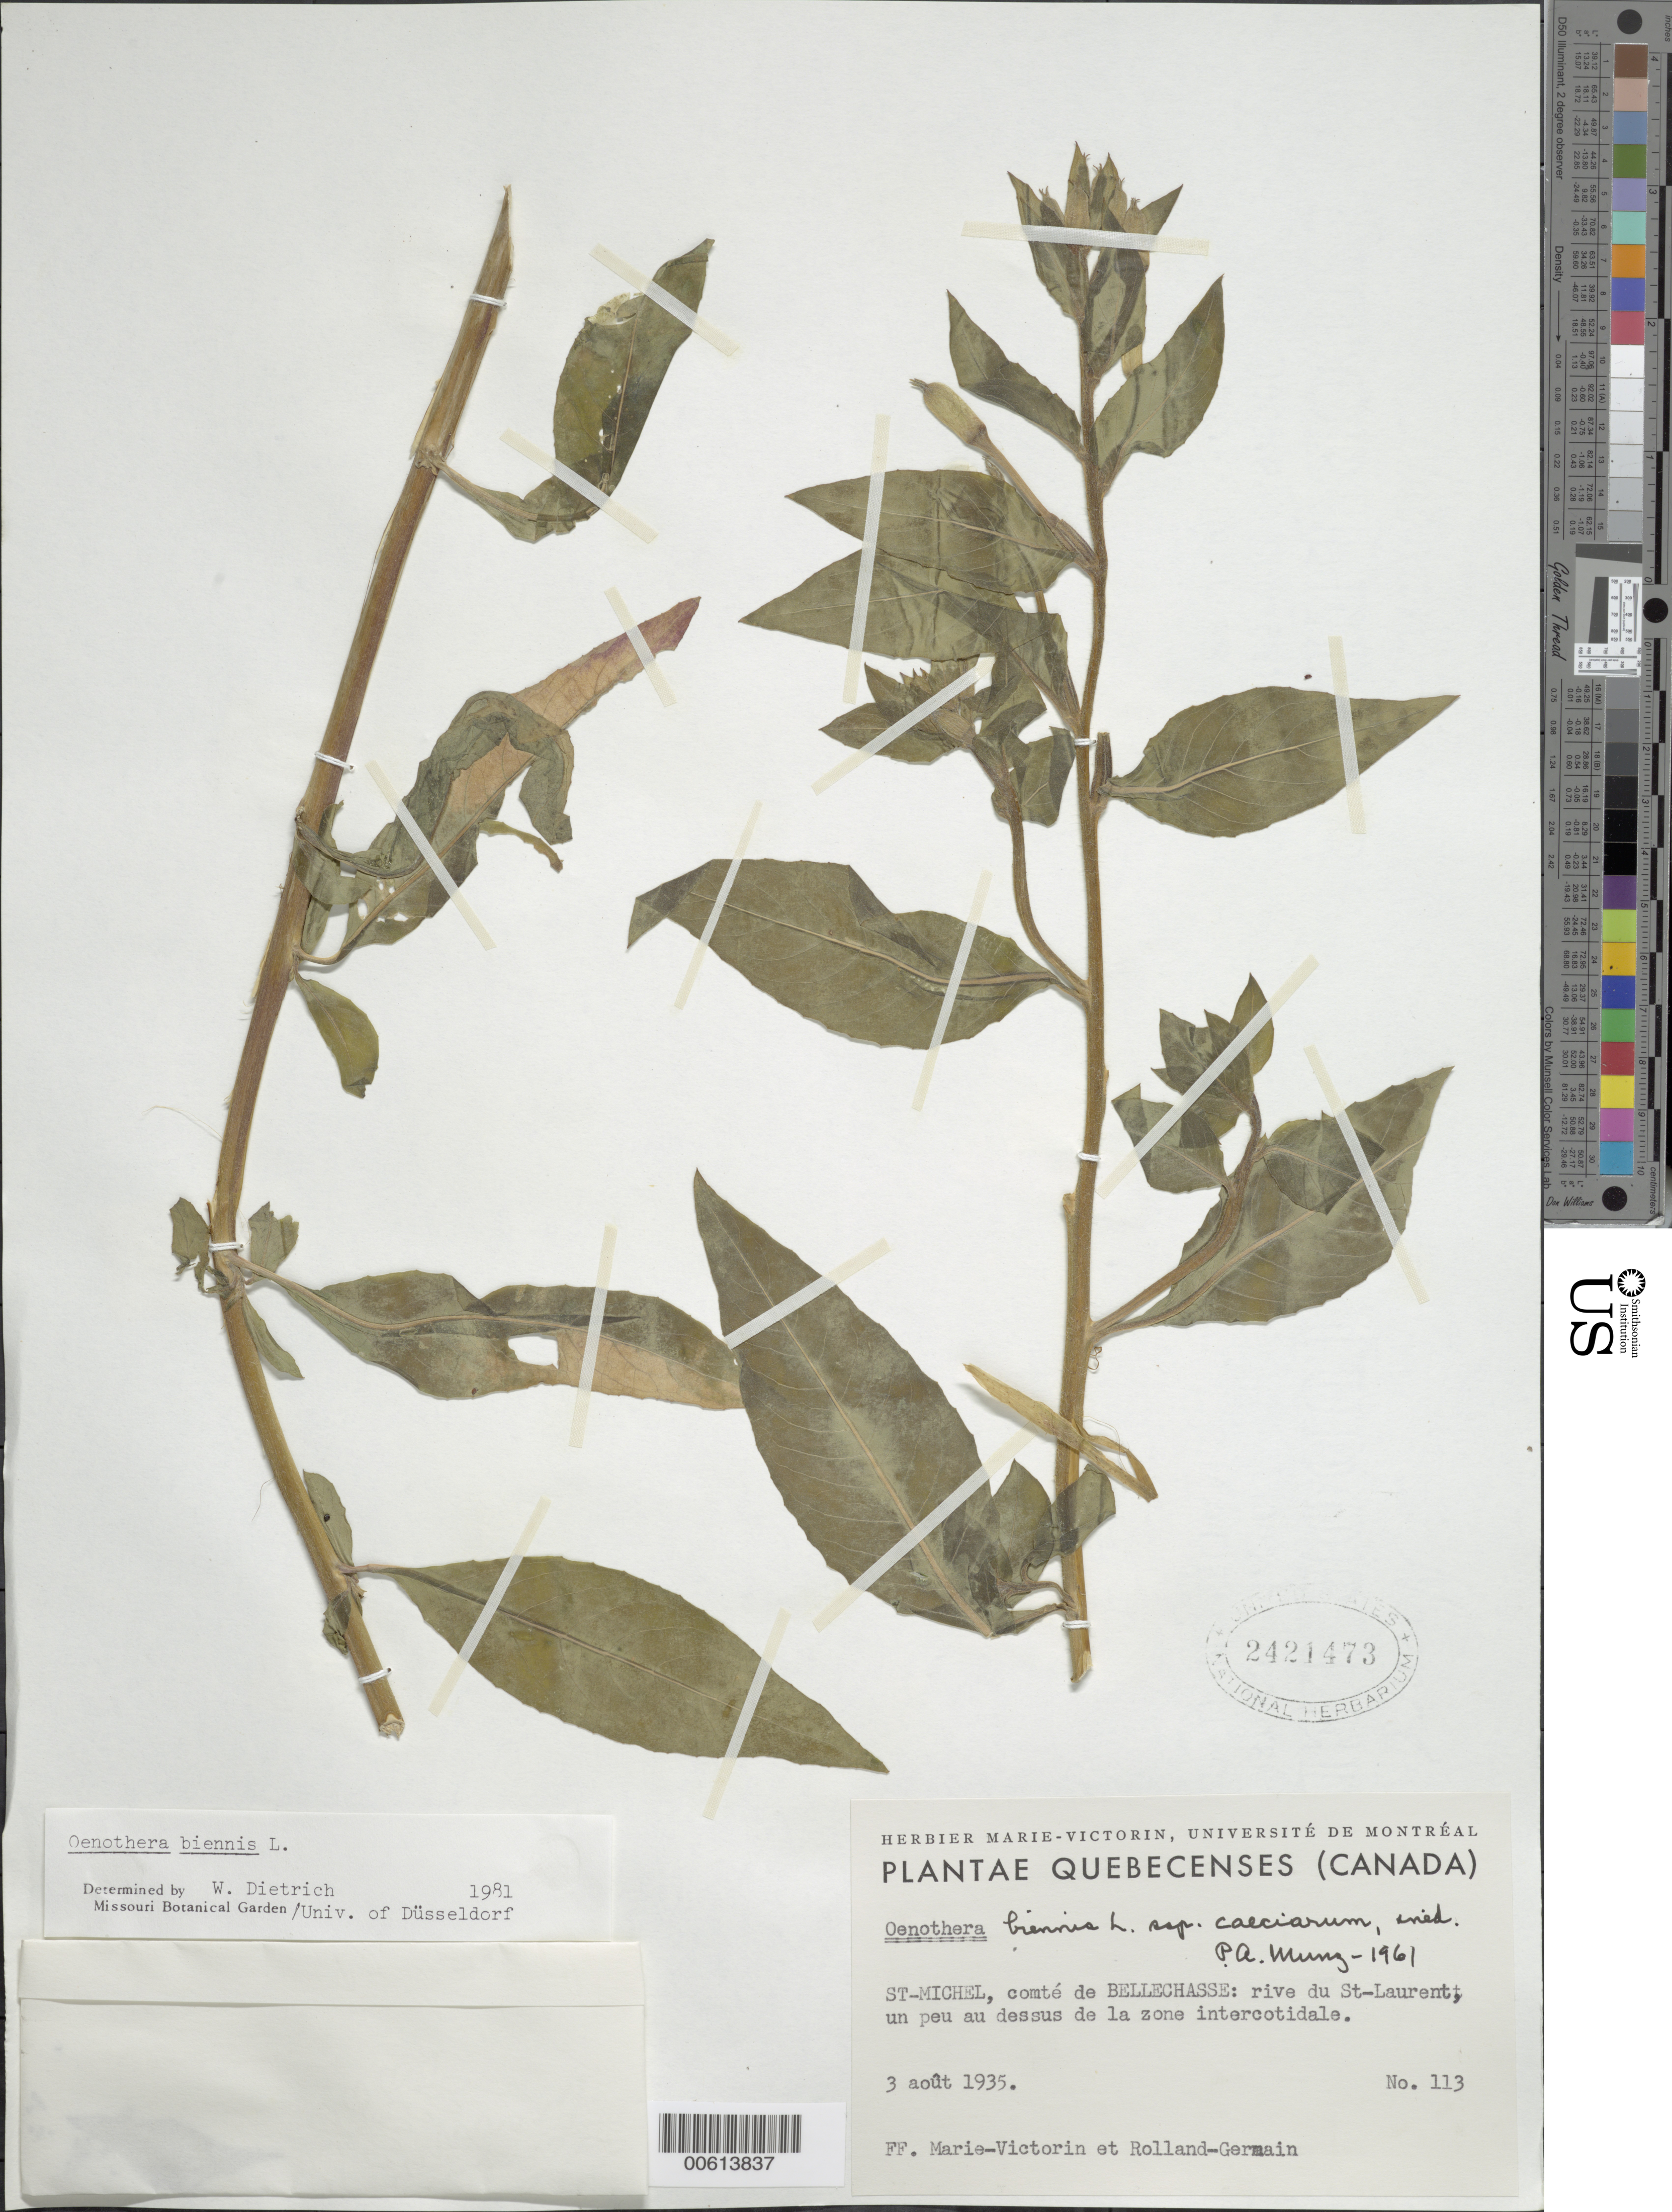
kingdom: Plantae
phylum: Tracheophyta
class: Magnoliopsida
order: Myrtales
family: Onagraceae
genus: Oenothera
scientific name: Oenothera biennis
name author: L.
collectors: Fr. Marie-Victorin & Rolland-Germain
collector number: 113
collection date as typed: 03 Aug 1935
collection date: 1935-08-03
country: Canada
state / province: Quebec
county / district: Bellechasse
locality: St. Michel, comte de Bellechasse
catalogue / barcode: US 2421473